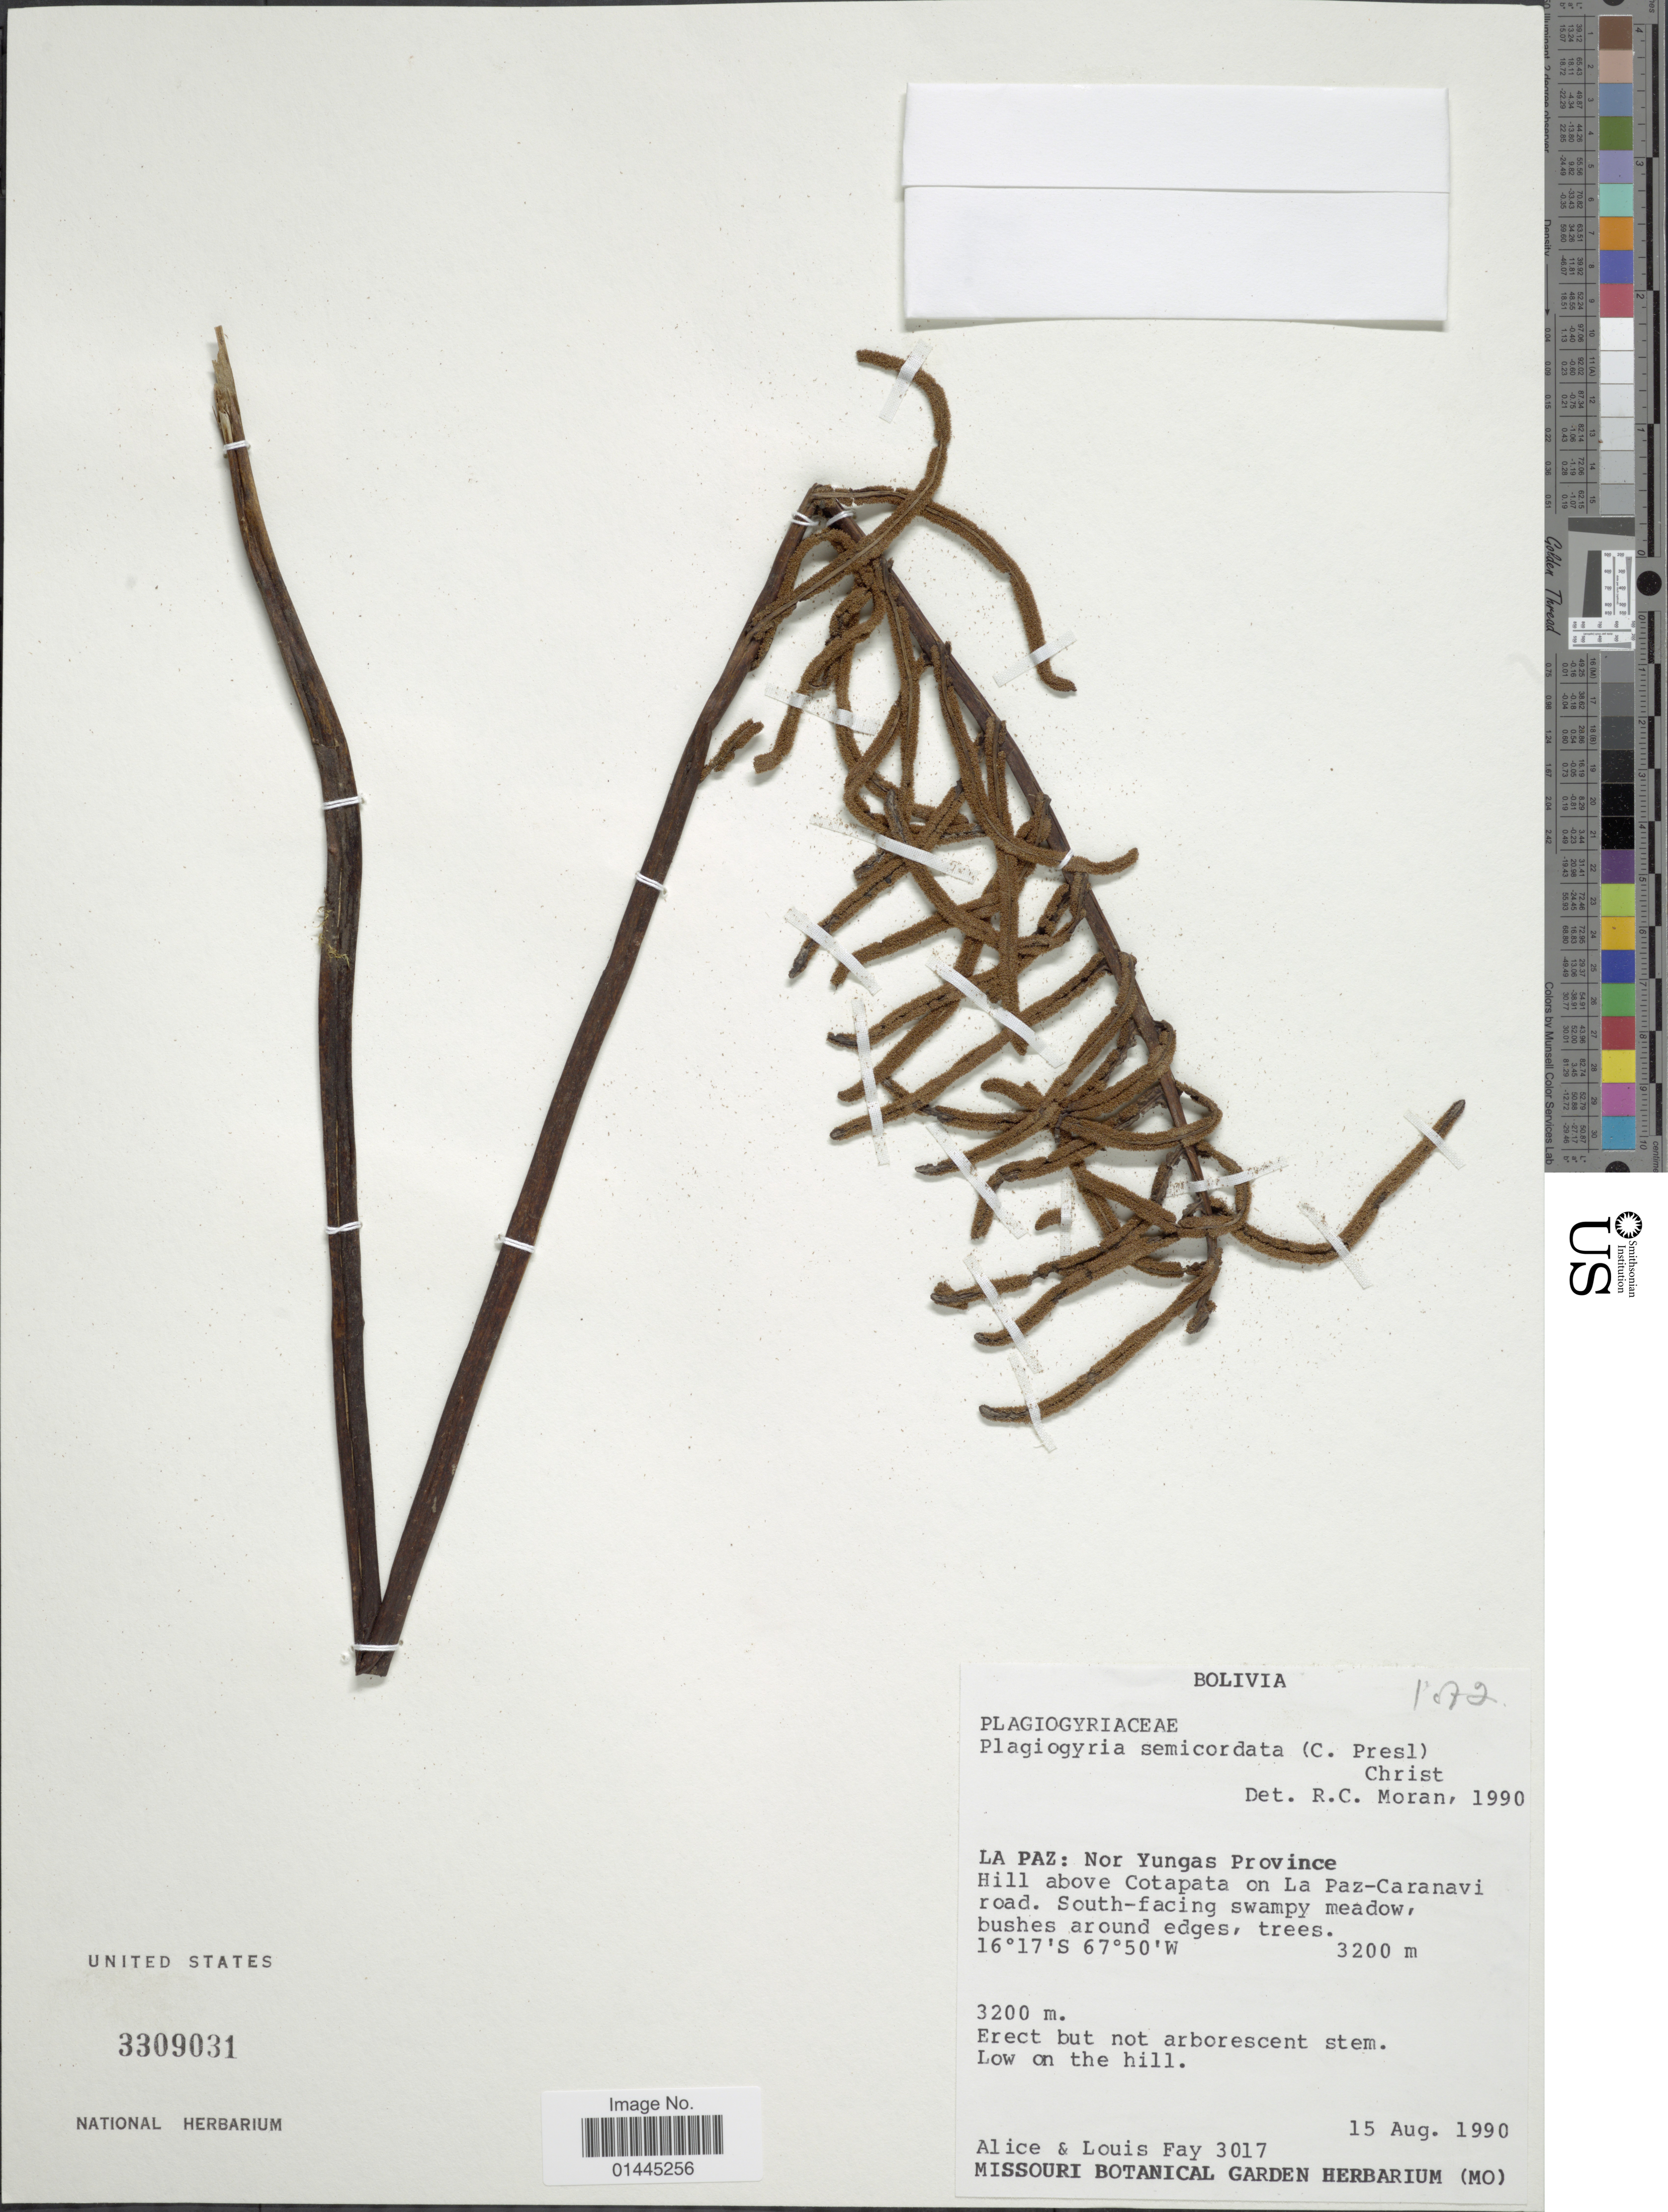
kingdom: Plantae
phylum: Tracheophyta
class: Polypodiopsida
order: Cyatheales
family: Plagiogyriaceae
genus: Plagiogyria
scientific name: Plagiogyria semicordata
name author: (C. Presl) Christ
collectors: A. Fay & L. Fay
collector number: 3017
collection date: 1990-08-15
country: Bolivia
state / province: La Paz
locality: Nor Yungas Province, Hill above Cotapata on La Paz-Caranavi road, south-facing swampy meadow.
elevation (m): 3200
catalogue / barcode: US 3309031